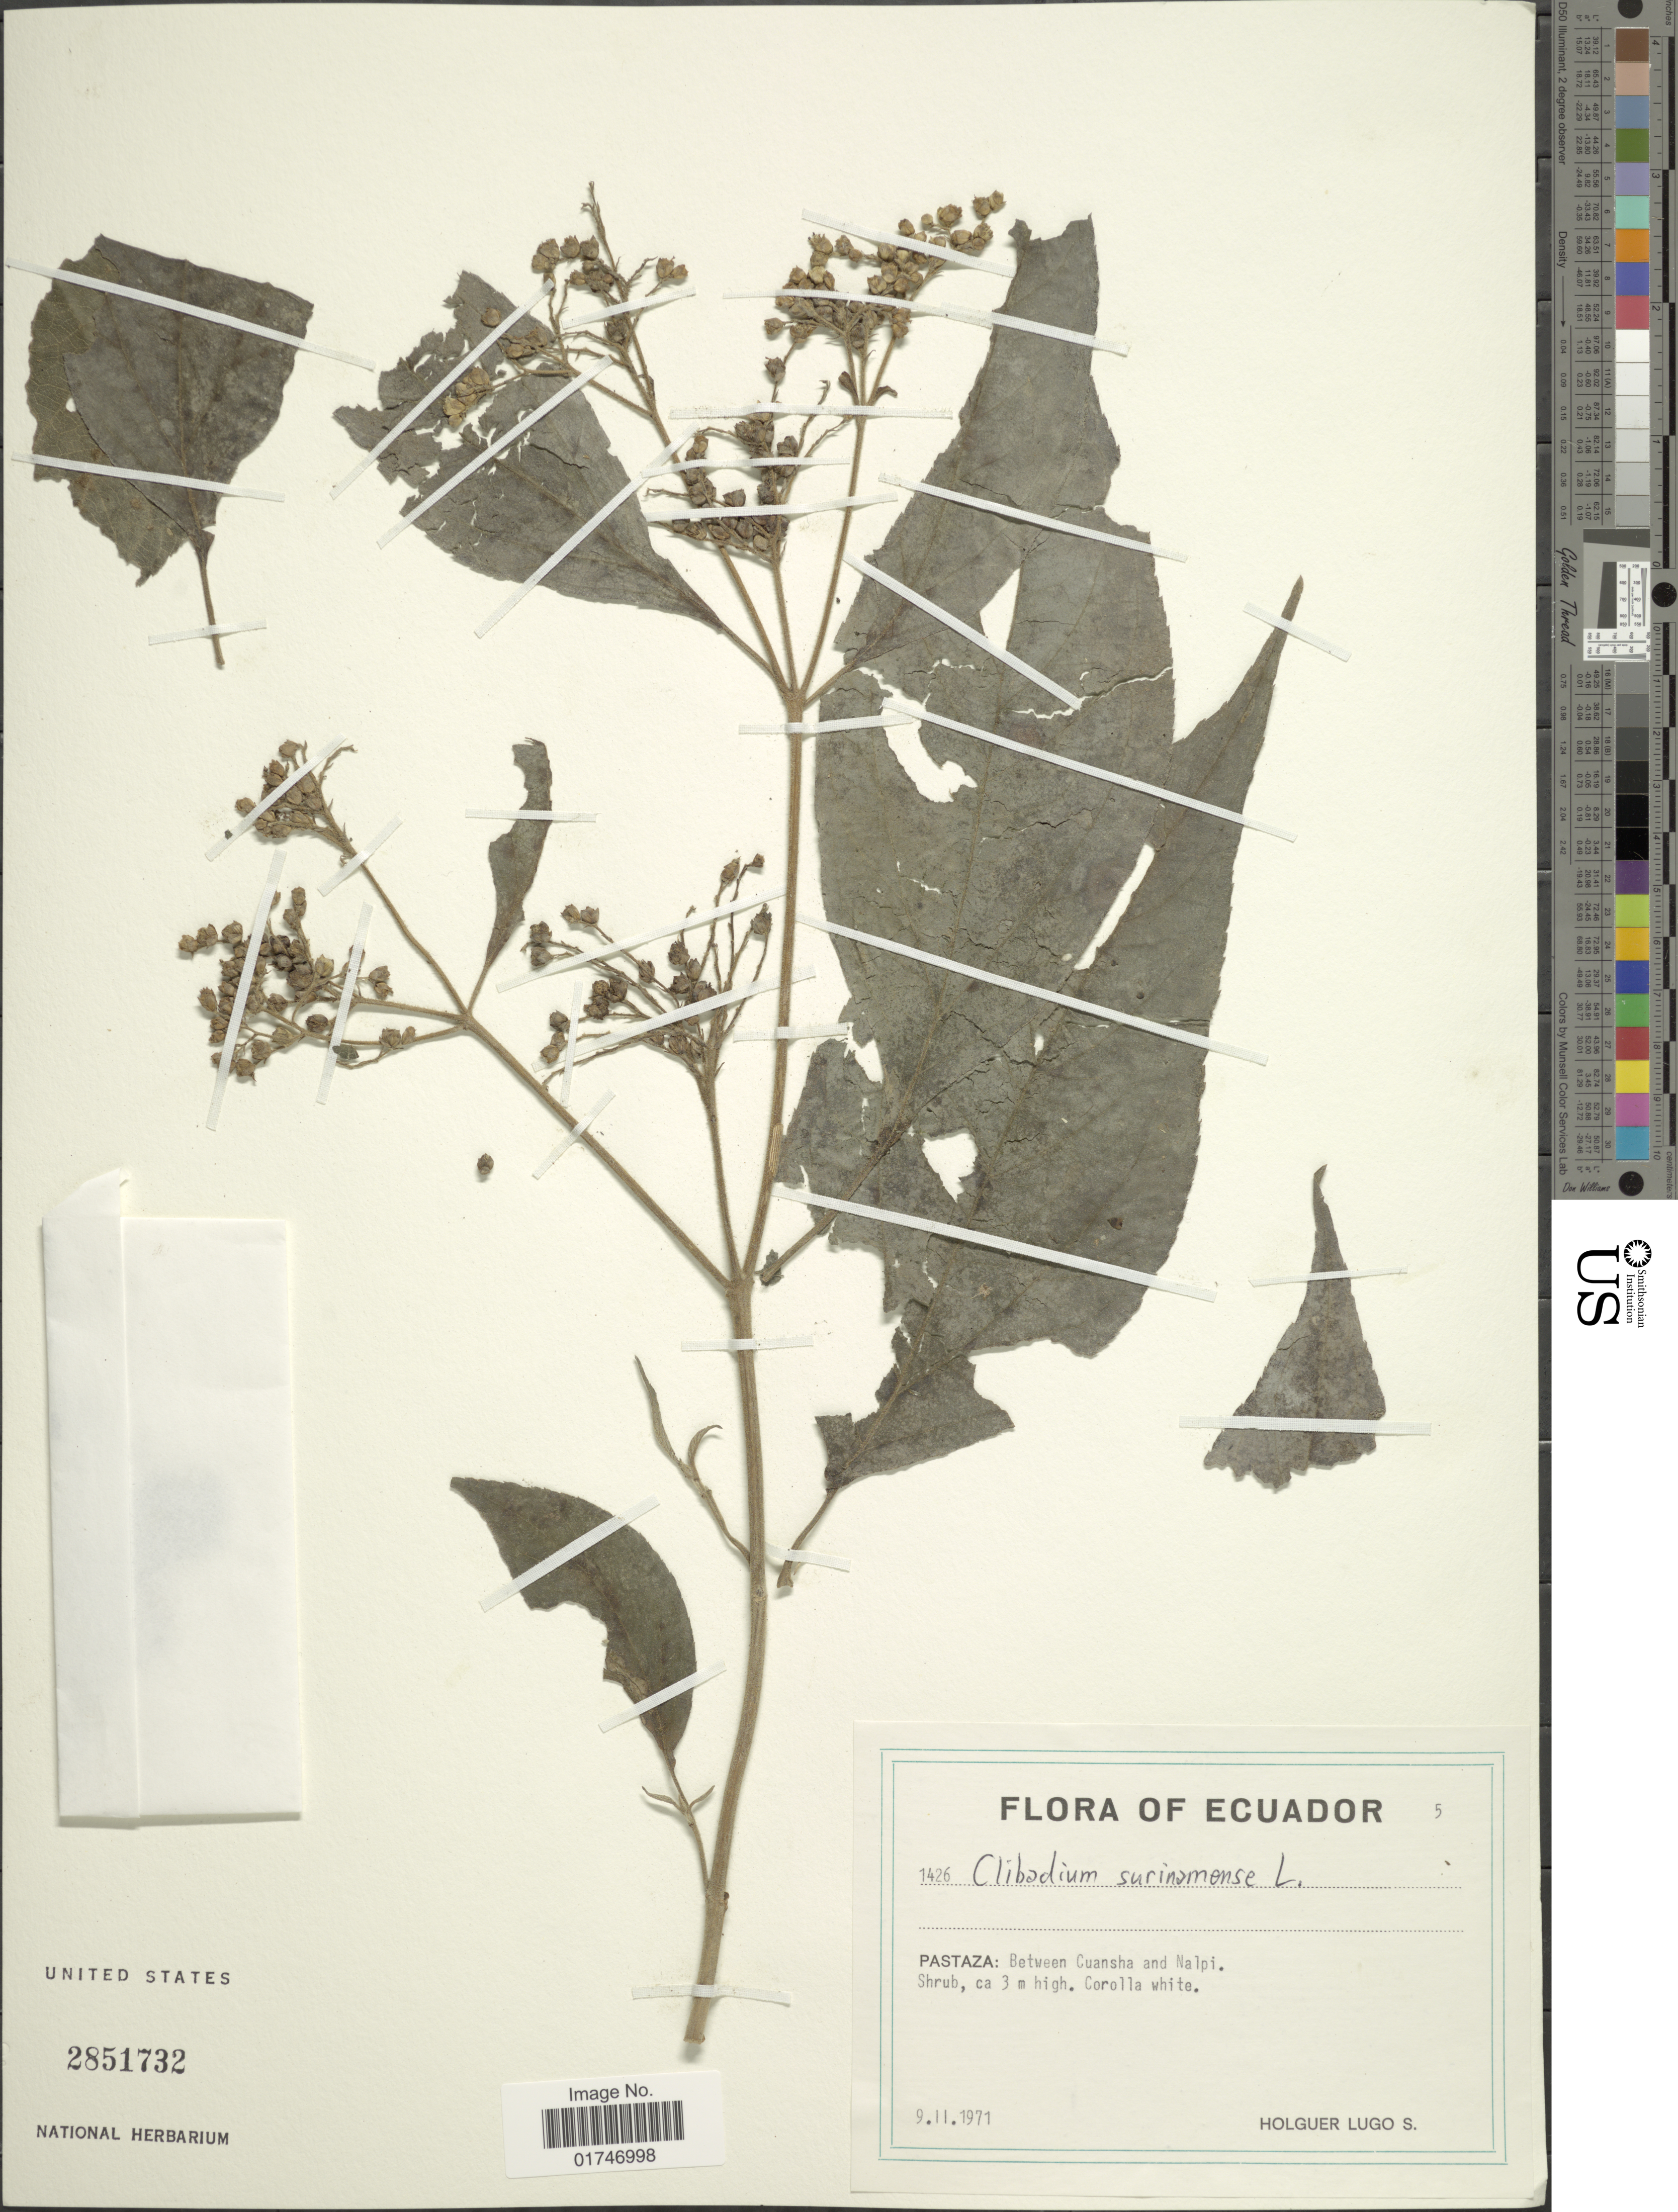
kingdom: Plantae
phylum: Tracheophyta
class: Magnoliopsida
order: Asterales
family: Asteraceae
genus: Clibadium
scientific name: Clibadium surinamense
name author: L.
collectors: H. Lugo S.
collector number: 1426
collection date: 1971-02-09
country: Ecuador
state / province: Pastaza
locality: Pastaza: Between Cuansha and Nalpi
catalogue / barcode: US 2851732